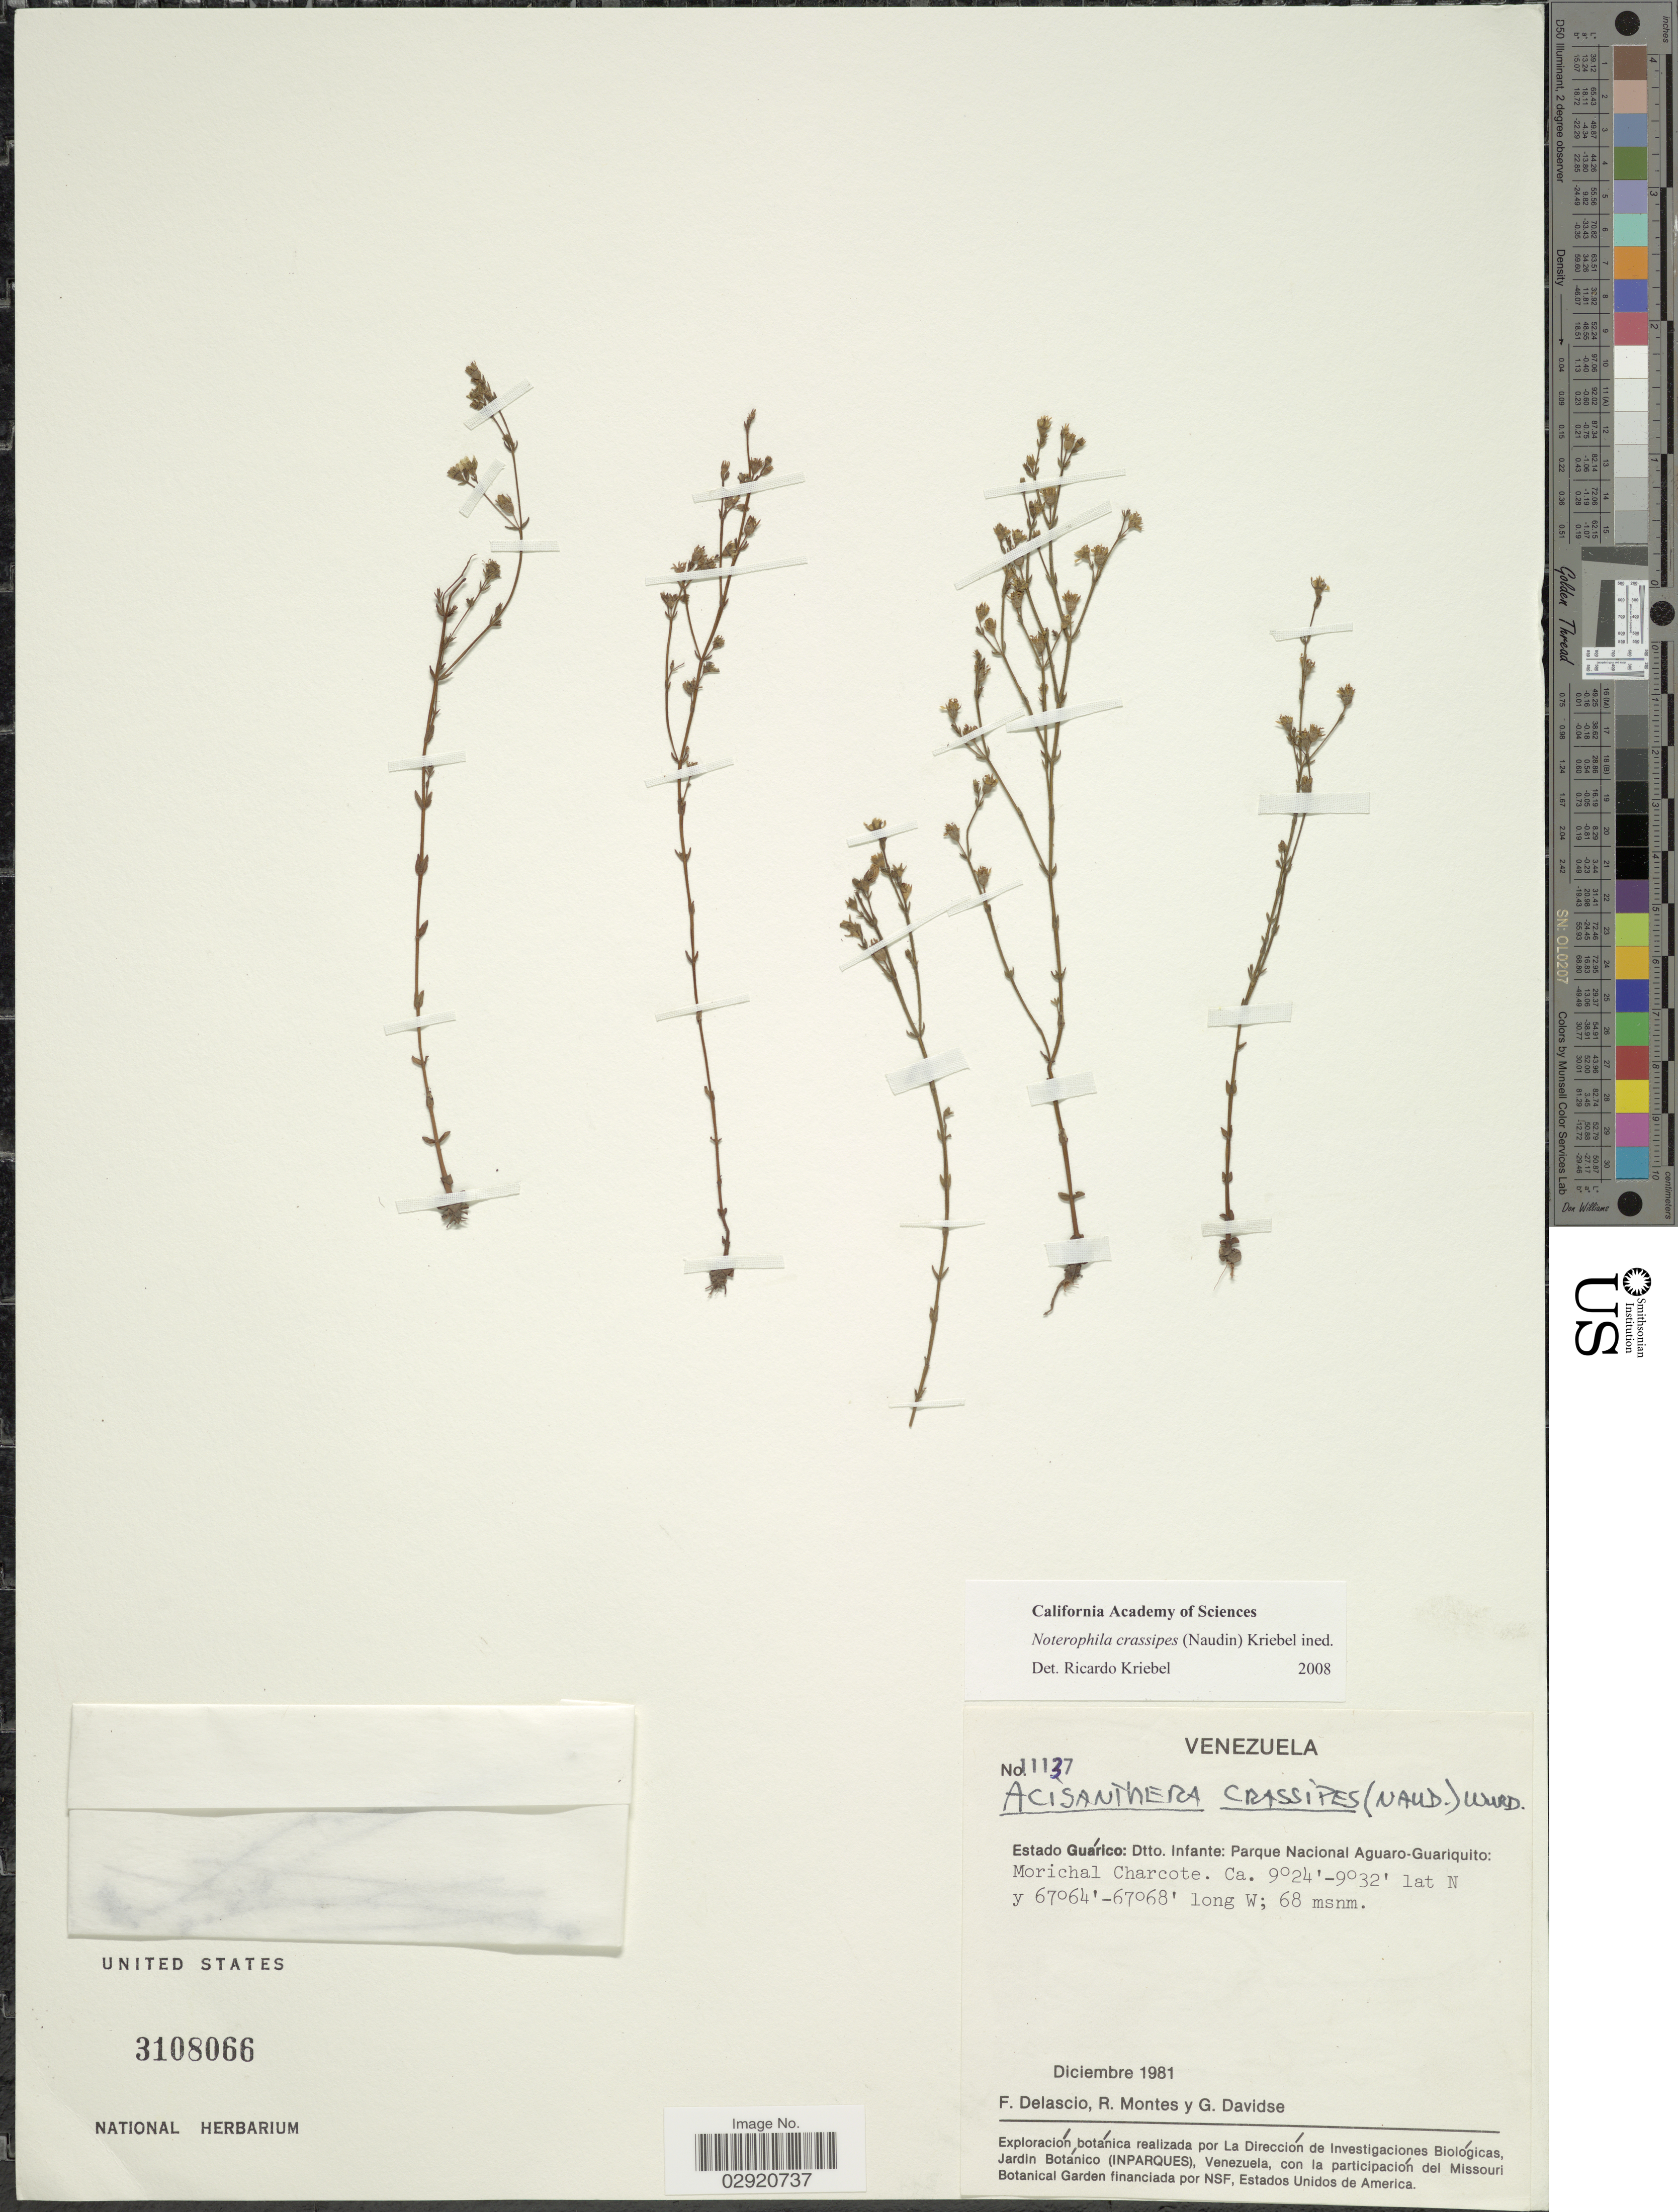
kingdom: Plantae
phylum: Tracheophyta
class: Magnoliopsida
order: Myrtales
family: Melastomataceae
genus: Noterophila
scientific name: Noterophila crassipes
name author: (Naudin) Kriebel & M.J. Rocha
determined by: Nunes da Silva, Diego, (RB), Jardim Botanico do Rio de Janeiro - Herbario (BRAZIL)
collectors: F. Delascio C., R. Montes & G. Davidse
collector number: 11137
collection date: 1981-12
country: Venezuela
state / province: Guárico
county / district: Leonardo Infante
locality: Dtto. Infante: Parque Nacional Aguaro-Guariquito: Morichal Charcote.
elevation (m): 68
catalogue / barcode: US 3108066